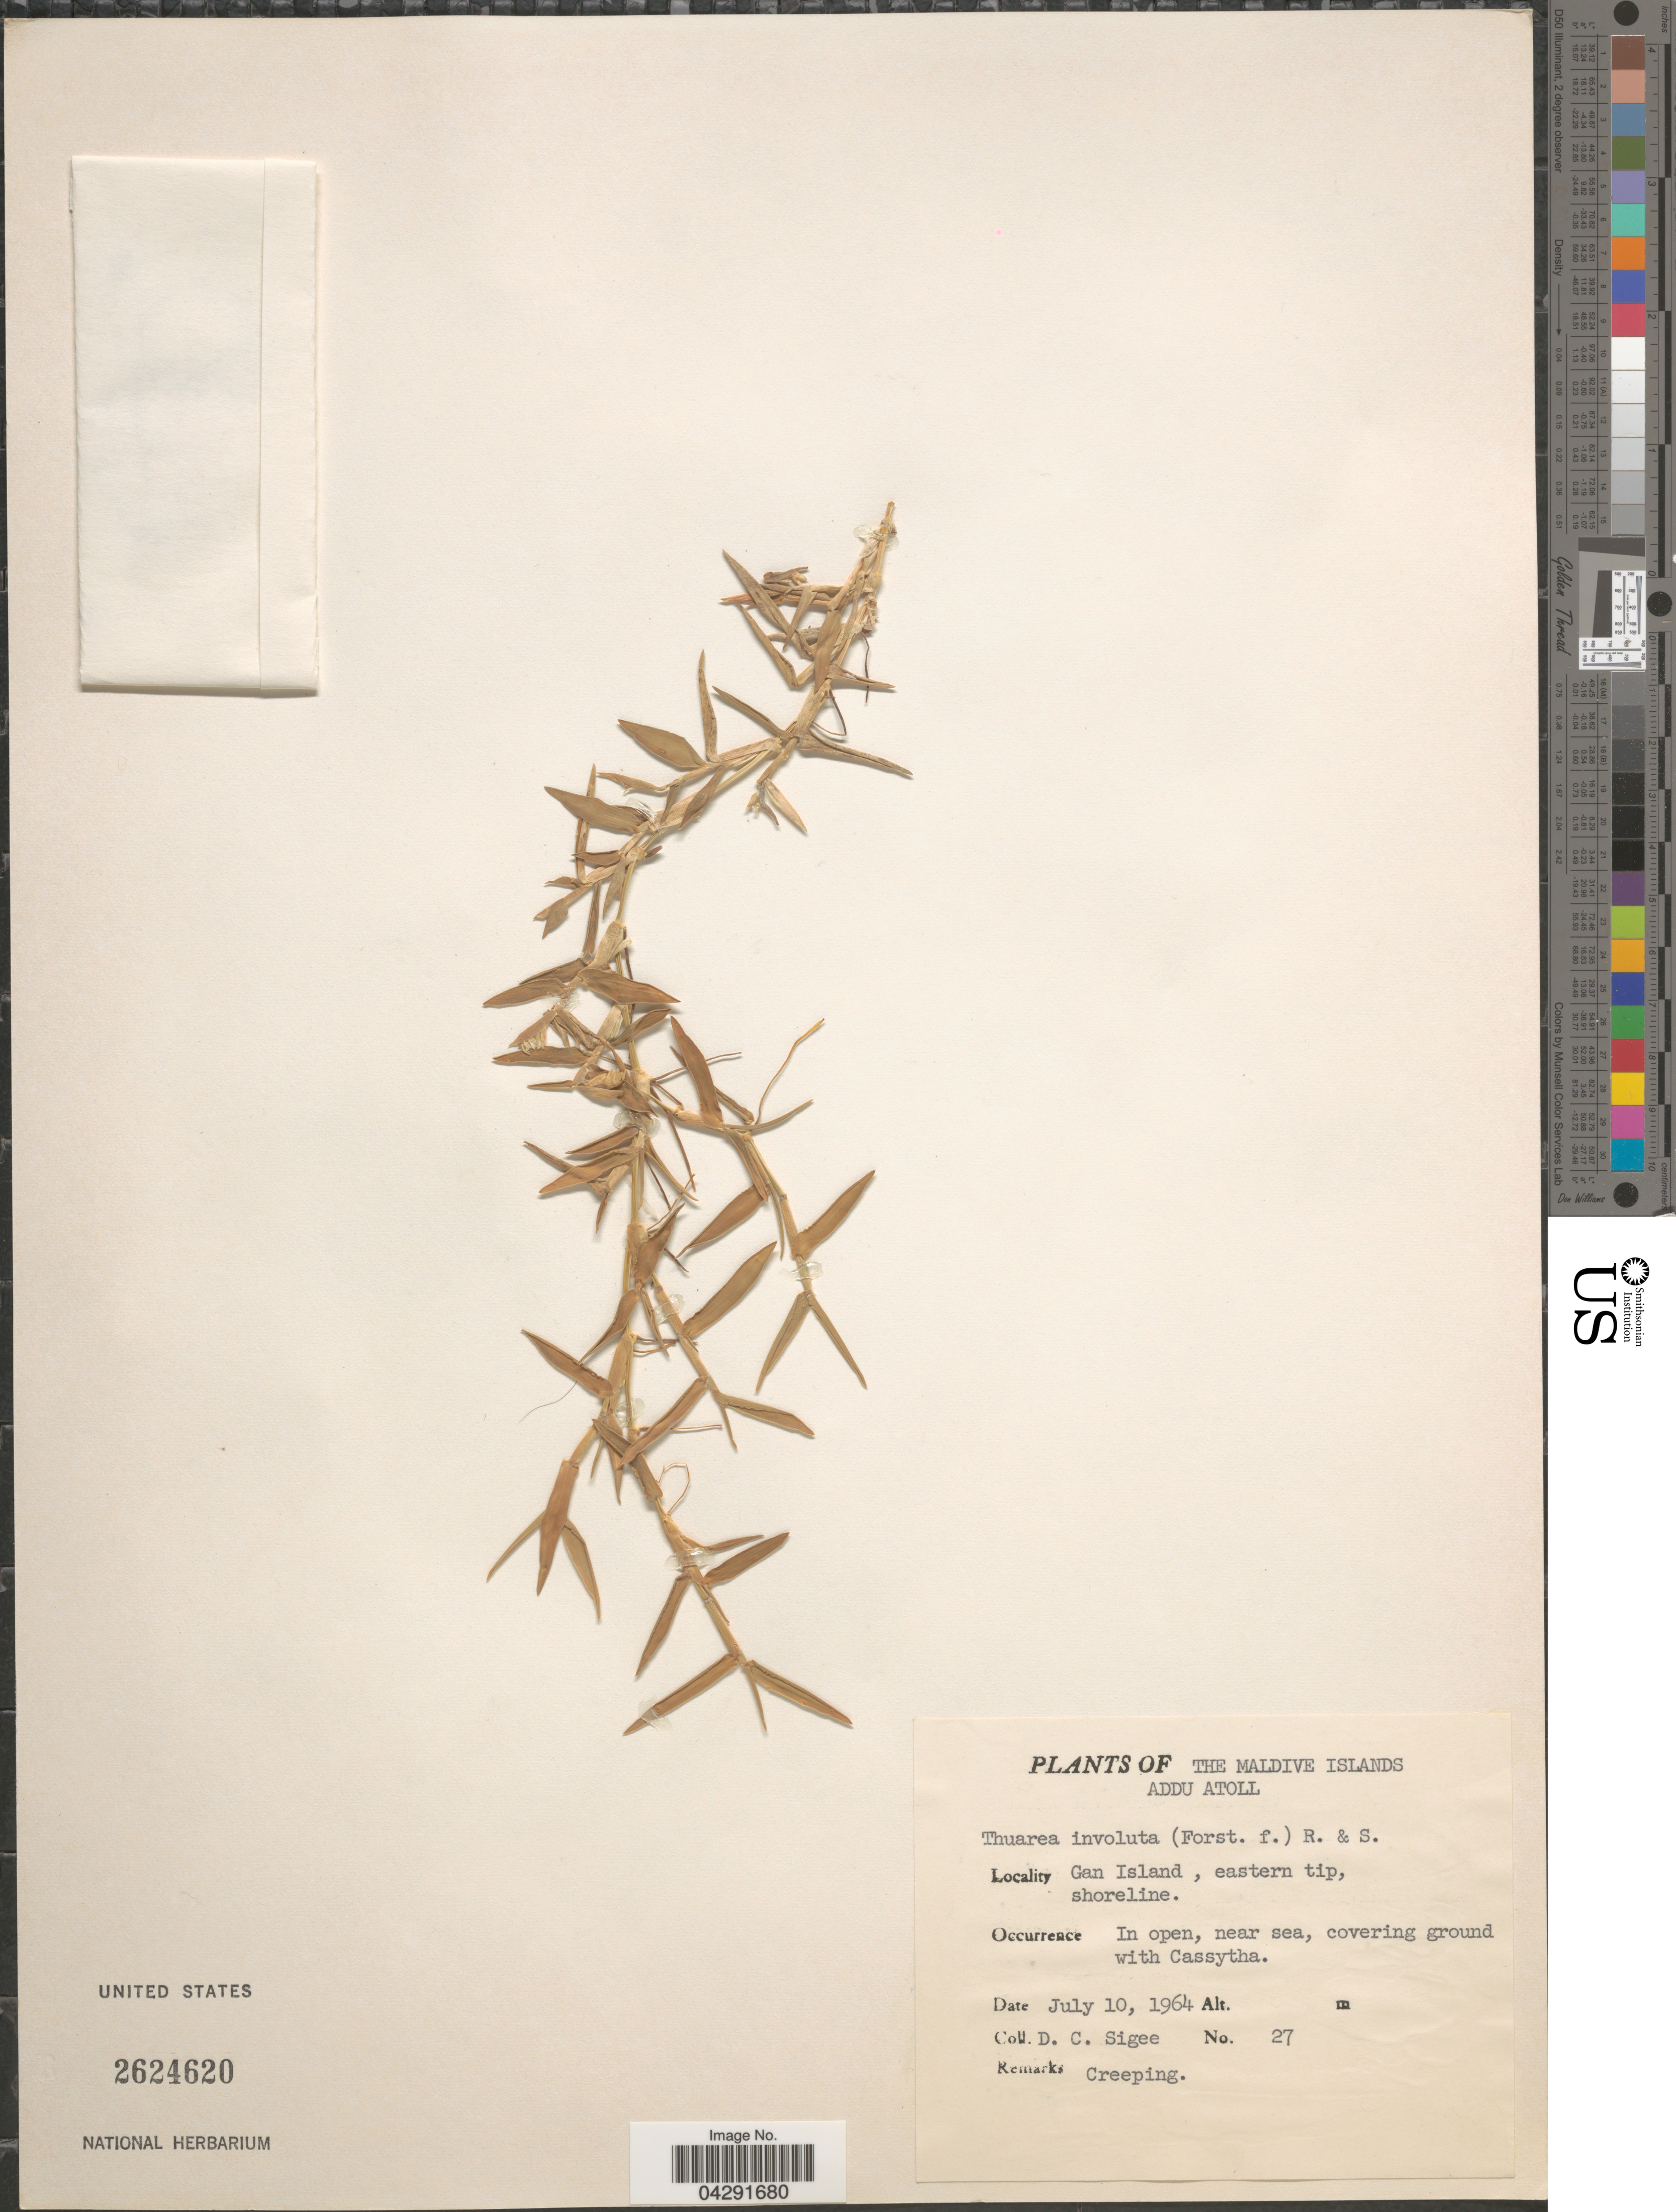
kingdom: Plantae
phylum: Tracheophyta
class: Liliopsida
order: Poales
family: Poaceae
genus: Thuarea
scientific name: Thuarea involuta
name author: (G. Forst.) R. Br. ex Sm.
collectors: D. C. Sigee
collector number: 27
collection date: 1964-07-10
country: Maldive Islands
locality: The Maldive Islands. Addu Atoll. Gan Island, eastern tip, shoreline. In open, near sea, covering ground with Cassytha.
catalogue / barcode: US 2624620